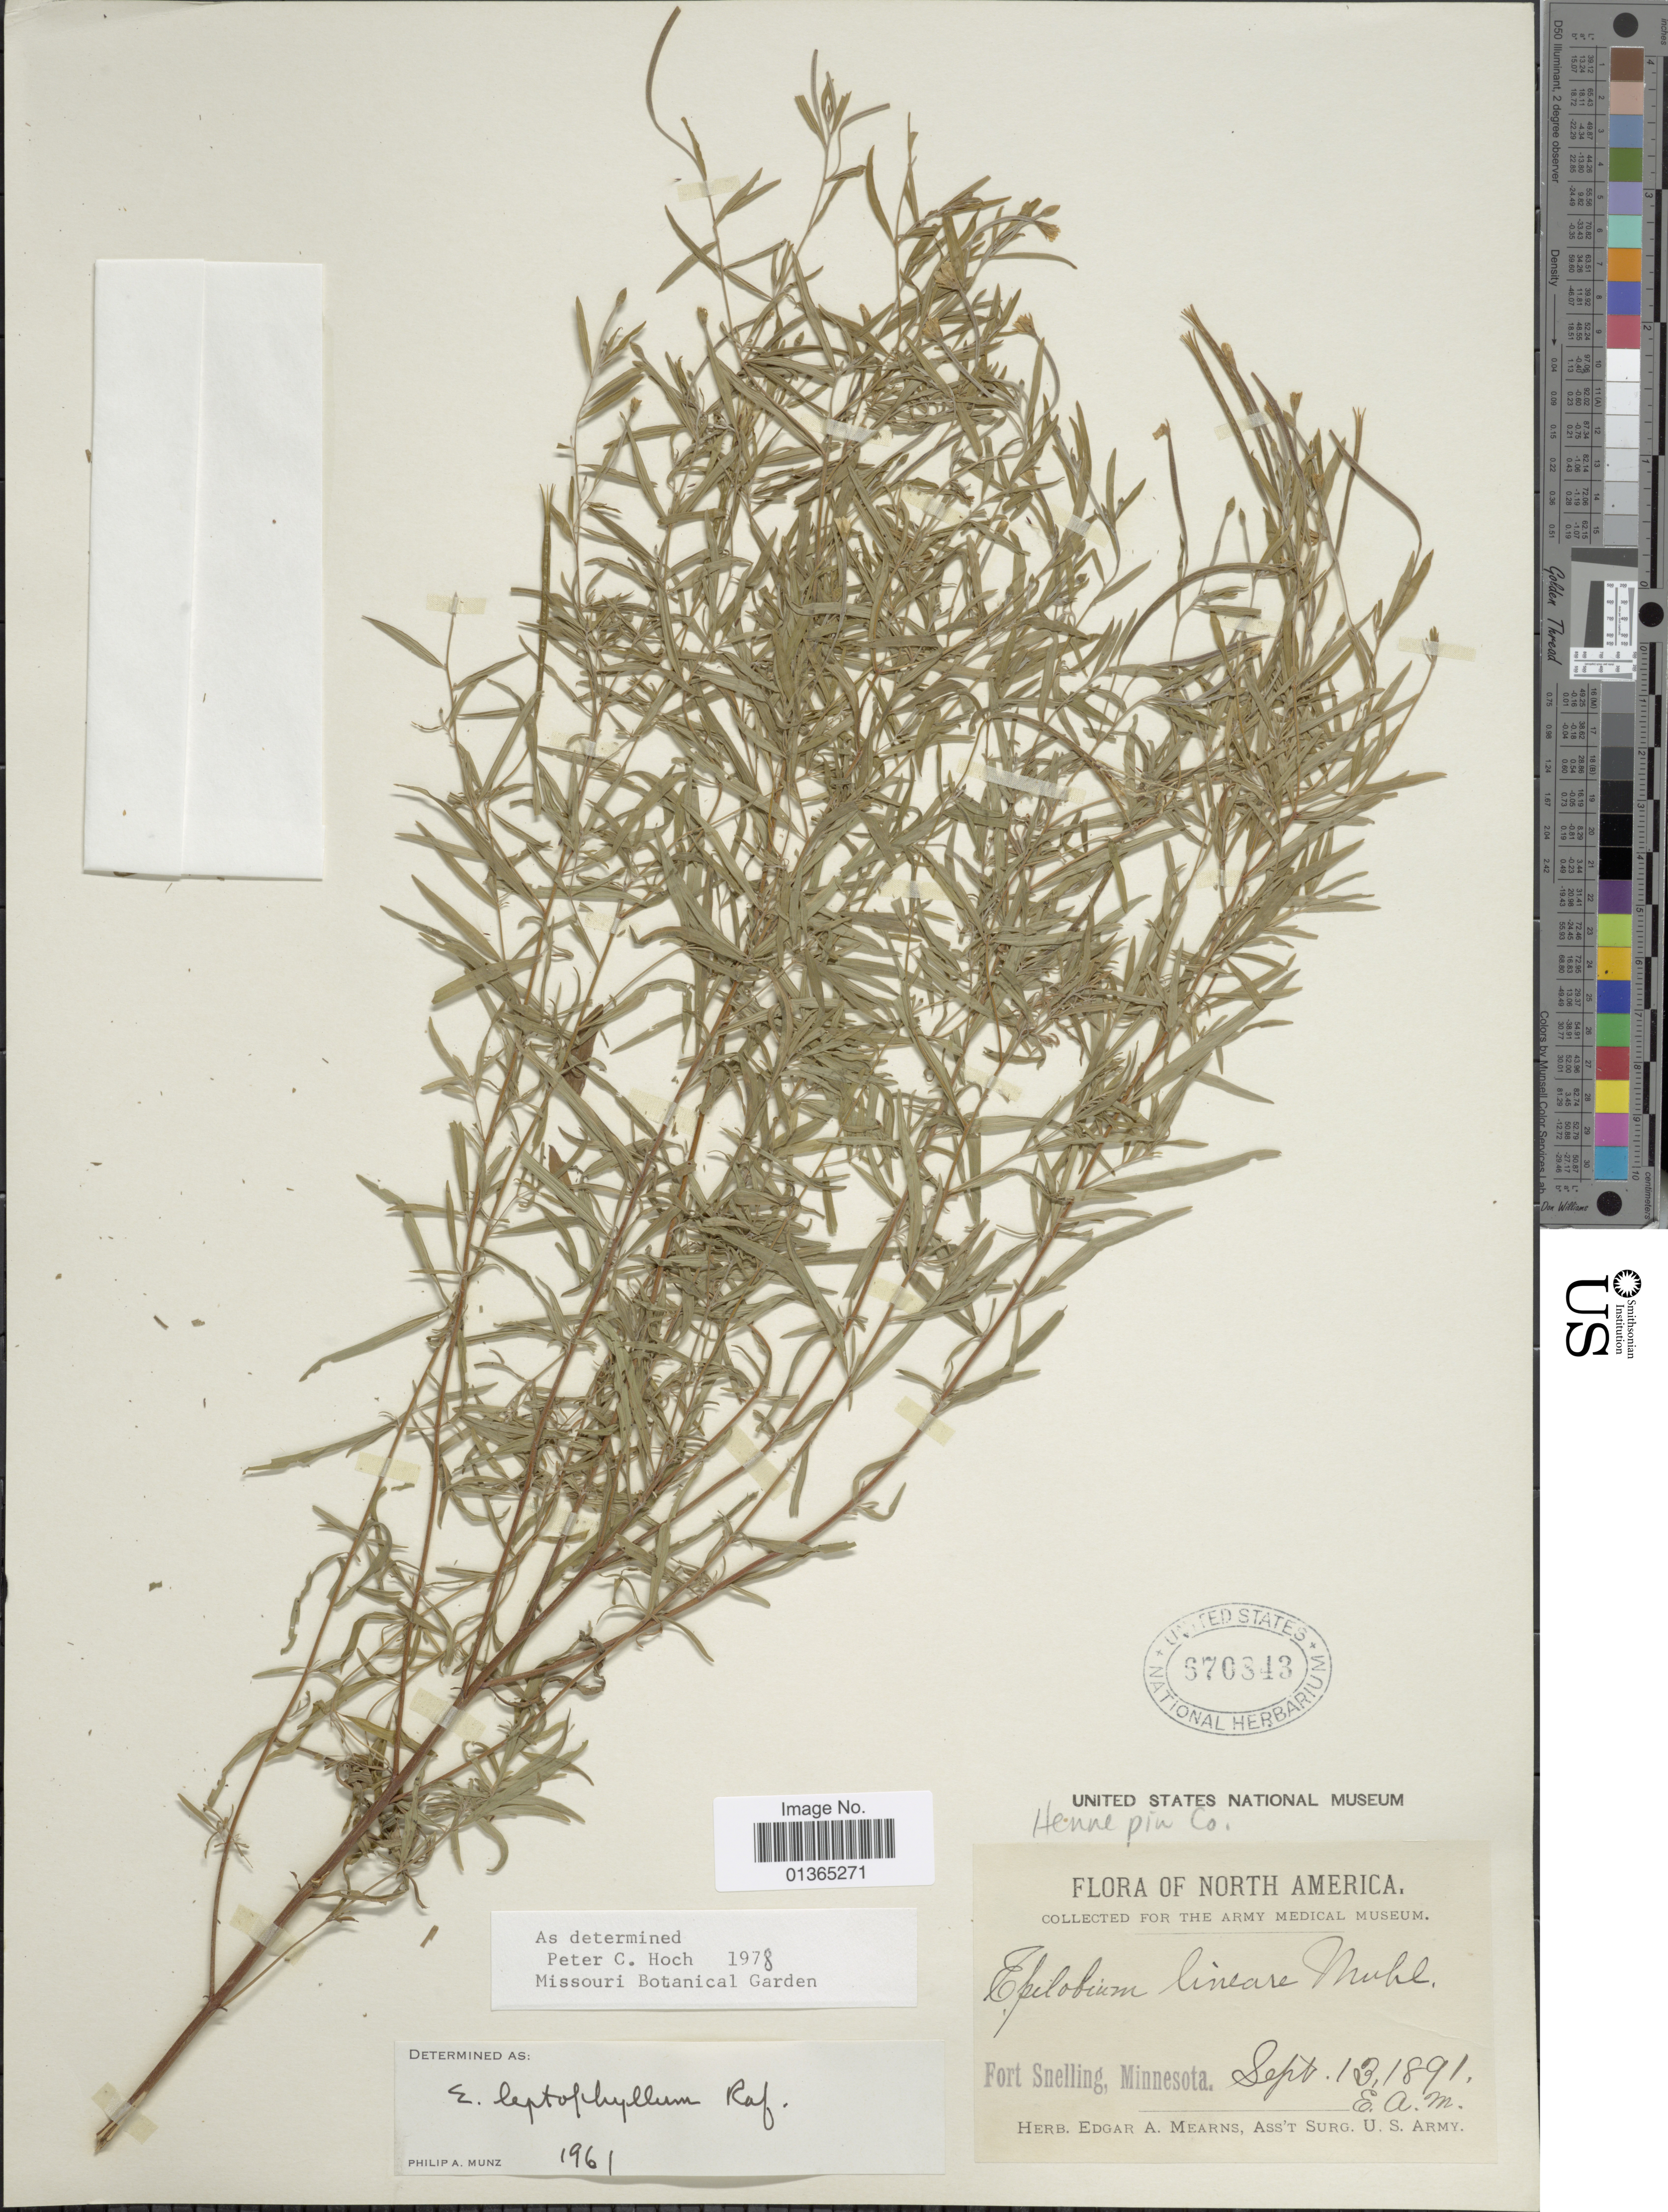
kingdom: Plantae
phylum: Tracheophyta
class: Magnoliopsida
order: Myrtales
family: Onagraceae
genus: Epilobium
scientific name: Epilobium leptophyllum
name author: Raf.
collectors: E. A. Mearns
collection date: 1891-09-13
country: United States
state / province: Minnesota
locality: Fort Snelling.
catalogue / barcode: US 670843